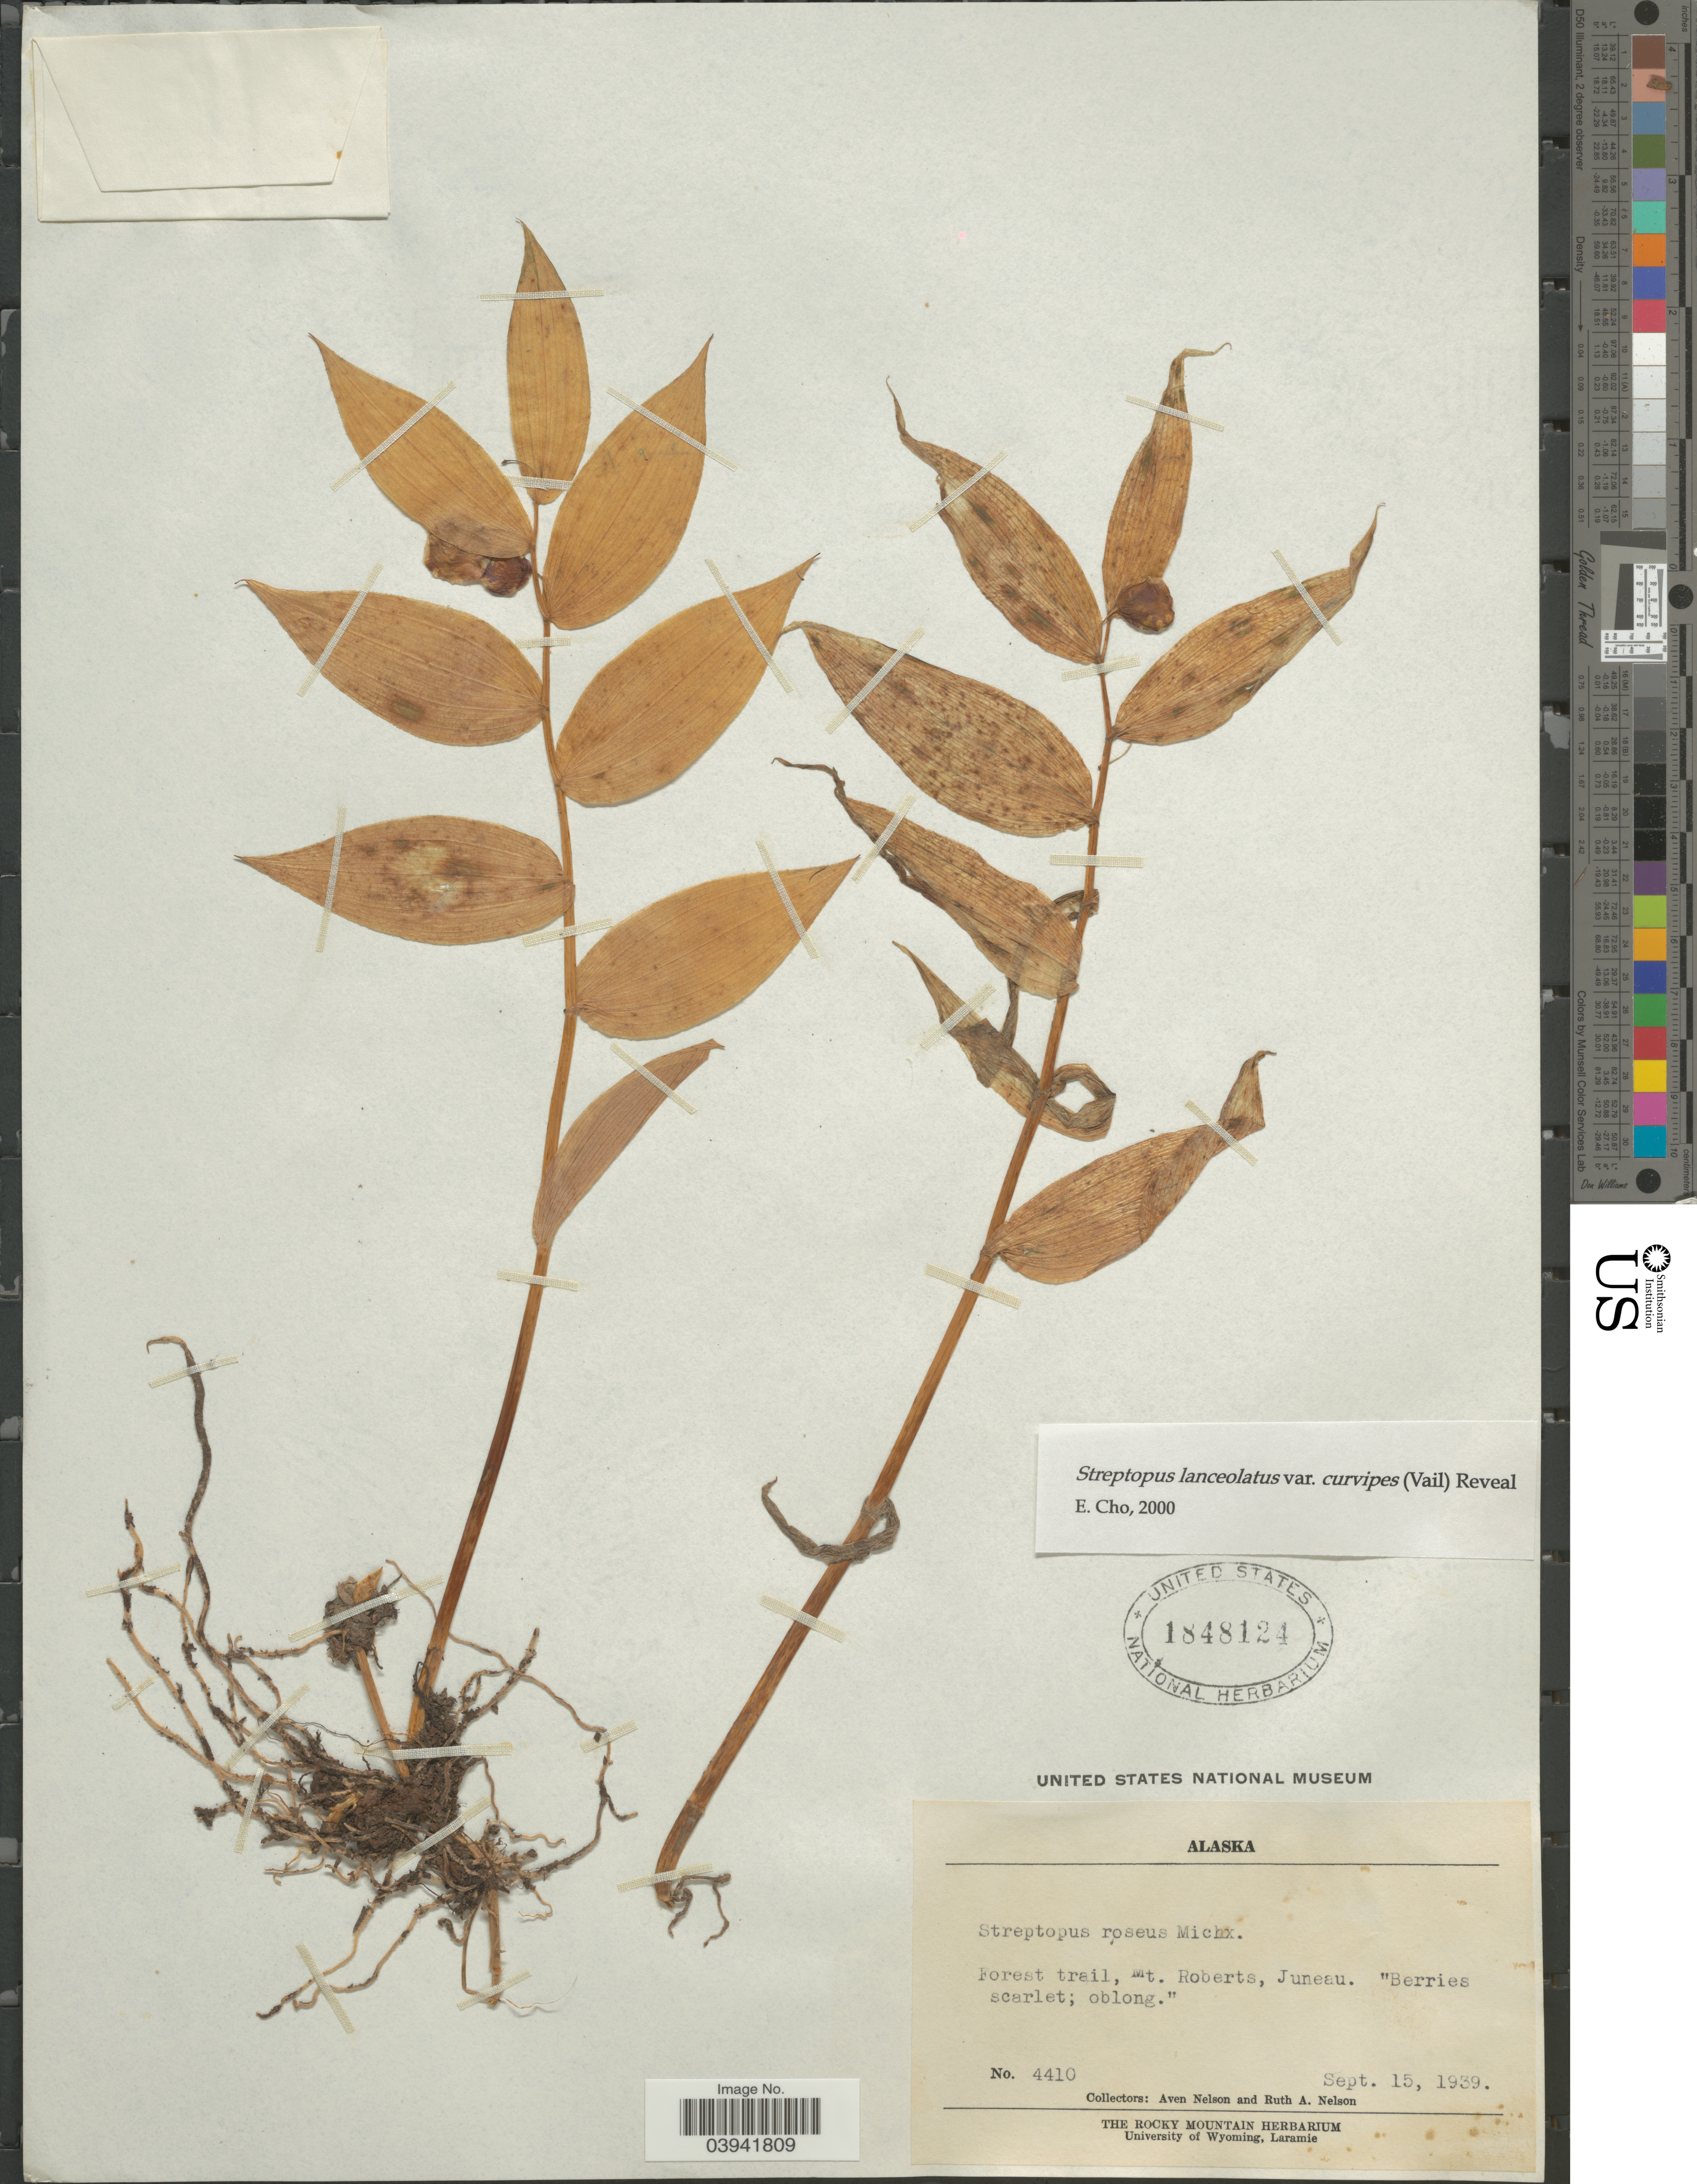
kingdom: Plantae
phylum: Tracheophyta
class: Liliopsida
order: Liliales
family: Liliaceae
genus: Streptopus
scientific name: Streptopus lanceolatus var. curvipes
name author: (Vail) Reveal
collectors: A. Nelson & R. A. Nelson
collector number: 4410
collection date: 1939-09-15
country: United States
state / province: Alaska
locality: Forest trail, Mt. Roberts, Juneau.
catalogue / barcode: US 1848124